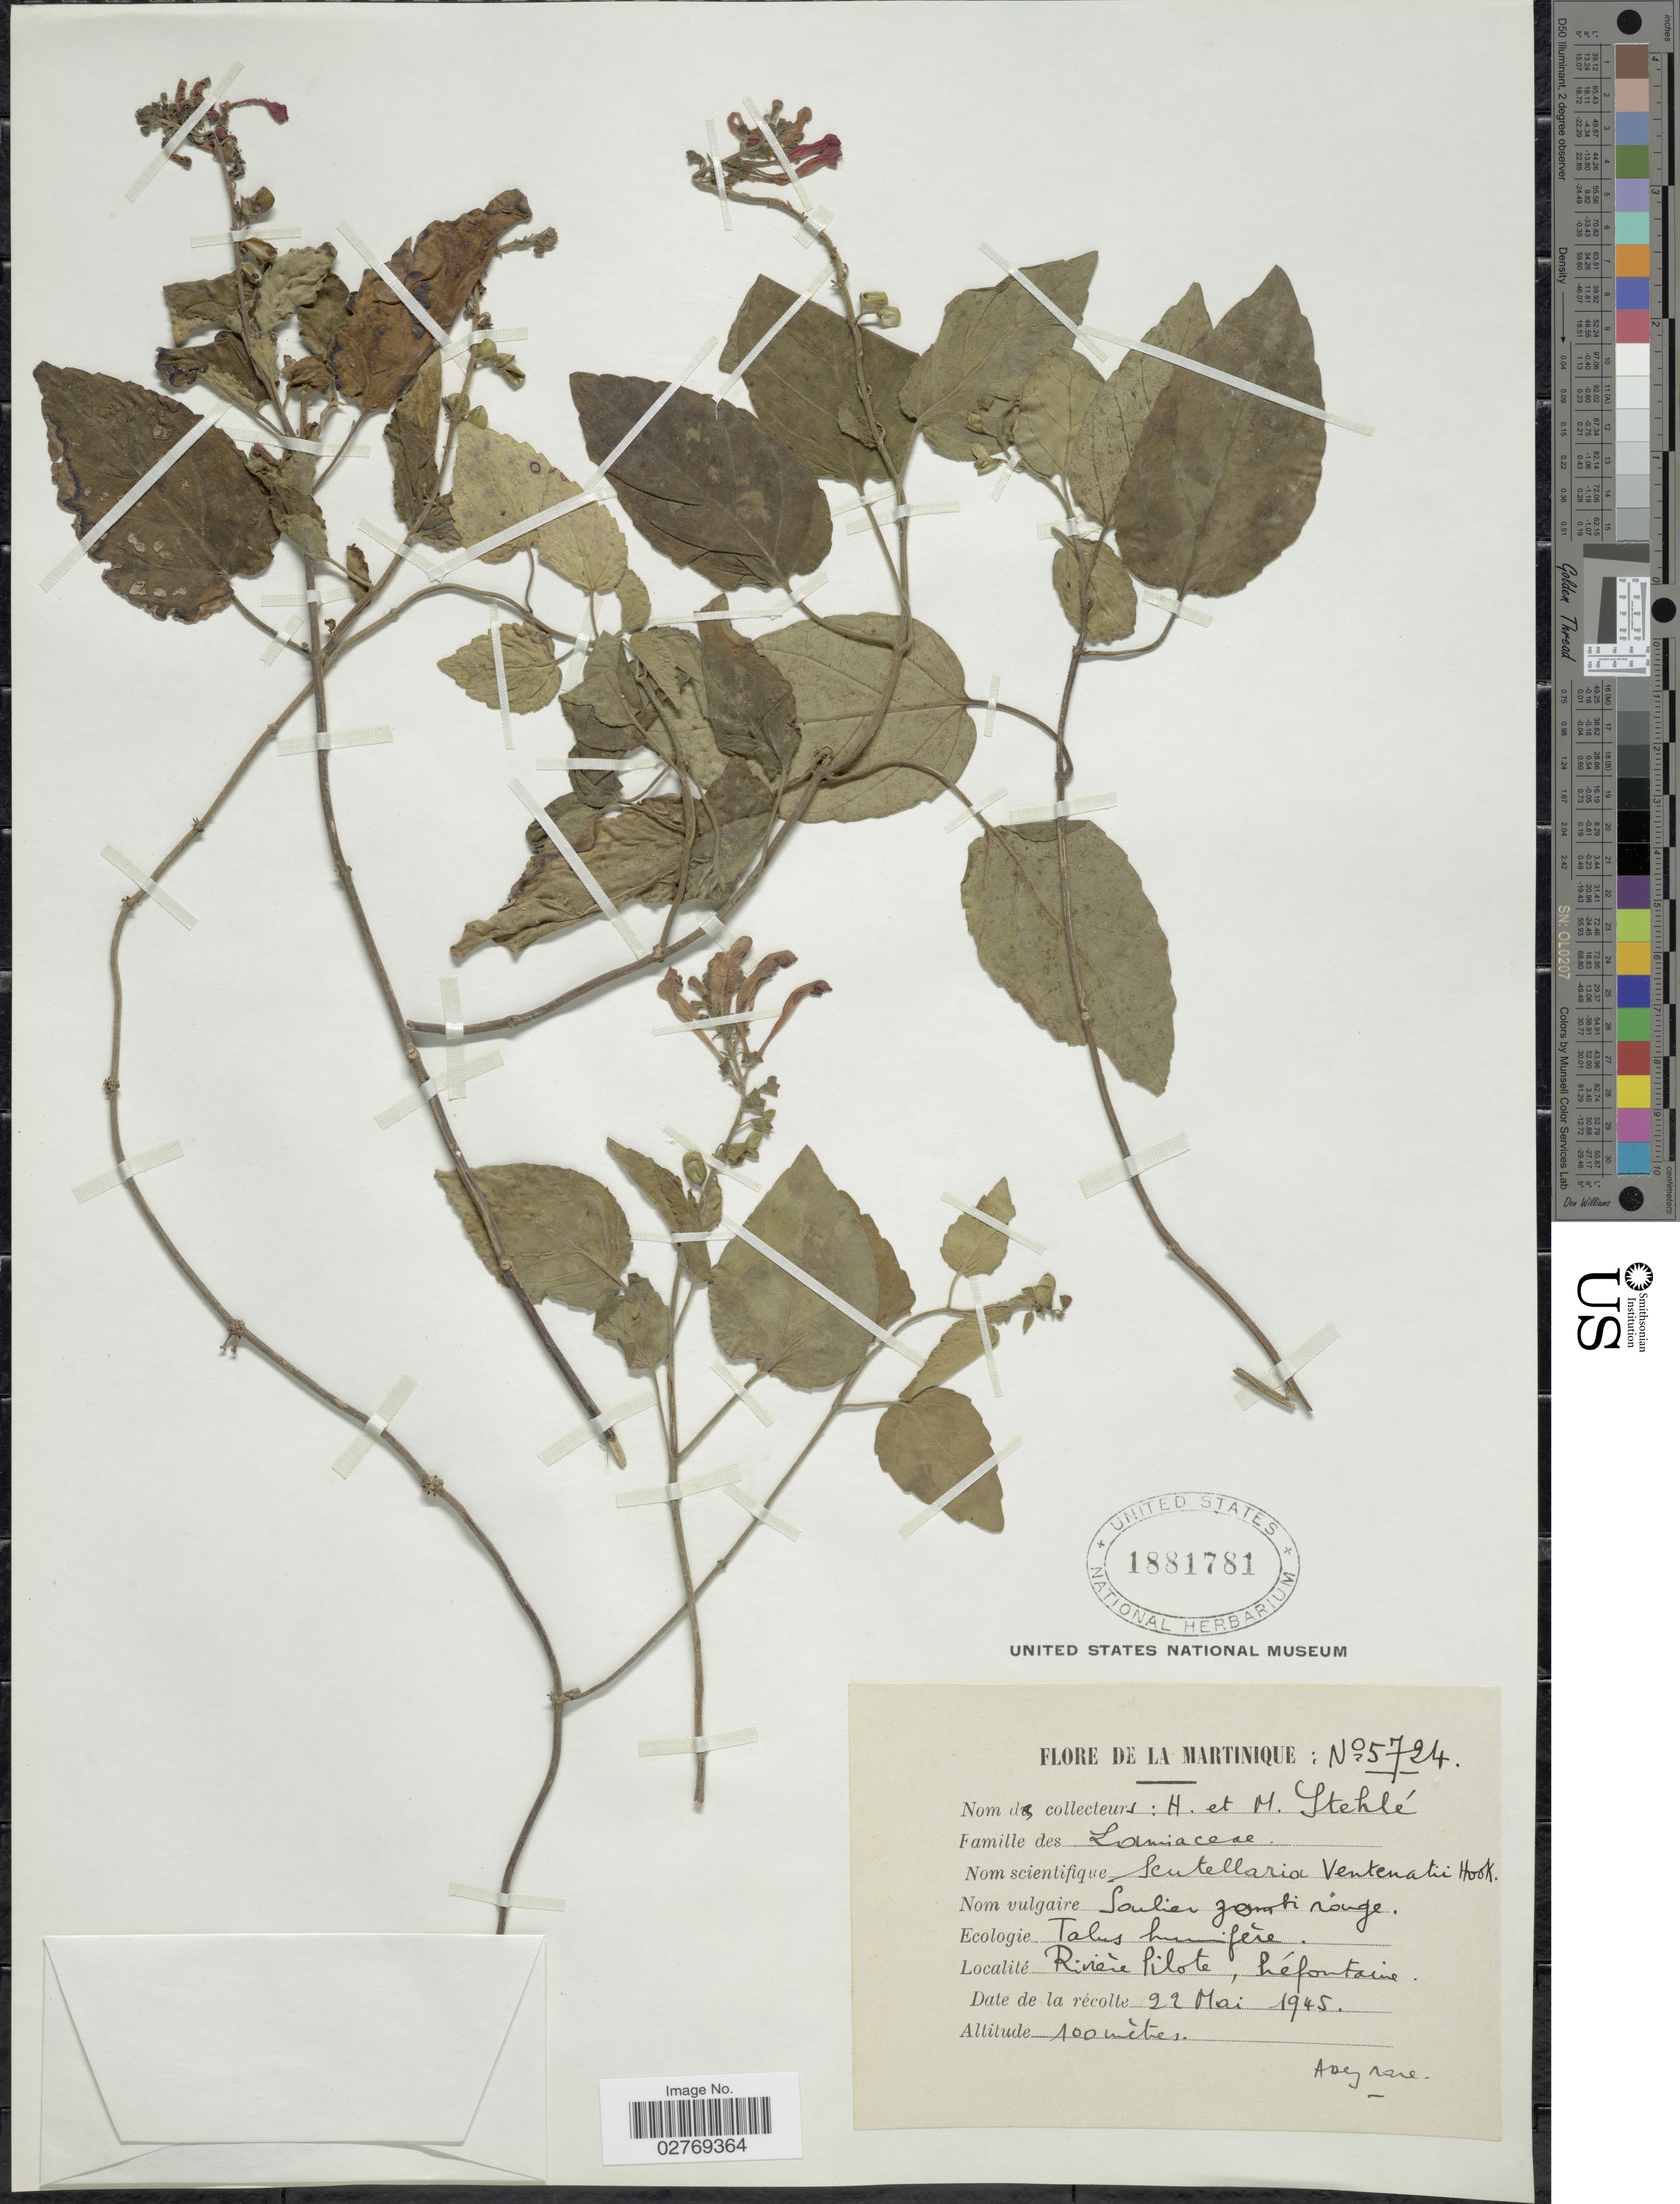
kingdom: Plantae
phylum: Tracheophyta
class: Magnoliopsida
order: Lamiales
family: Lamiaceae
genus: Scutellaria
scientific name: Scutellaria ventenatii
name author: Hook.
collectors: H. Stehlé & M. Stehlé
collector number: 5724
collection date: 1945-05-22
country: Martinique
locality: Riviére Pilote, Léfontaine.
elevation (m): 100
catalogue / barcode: US 1881781